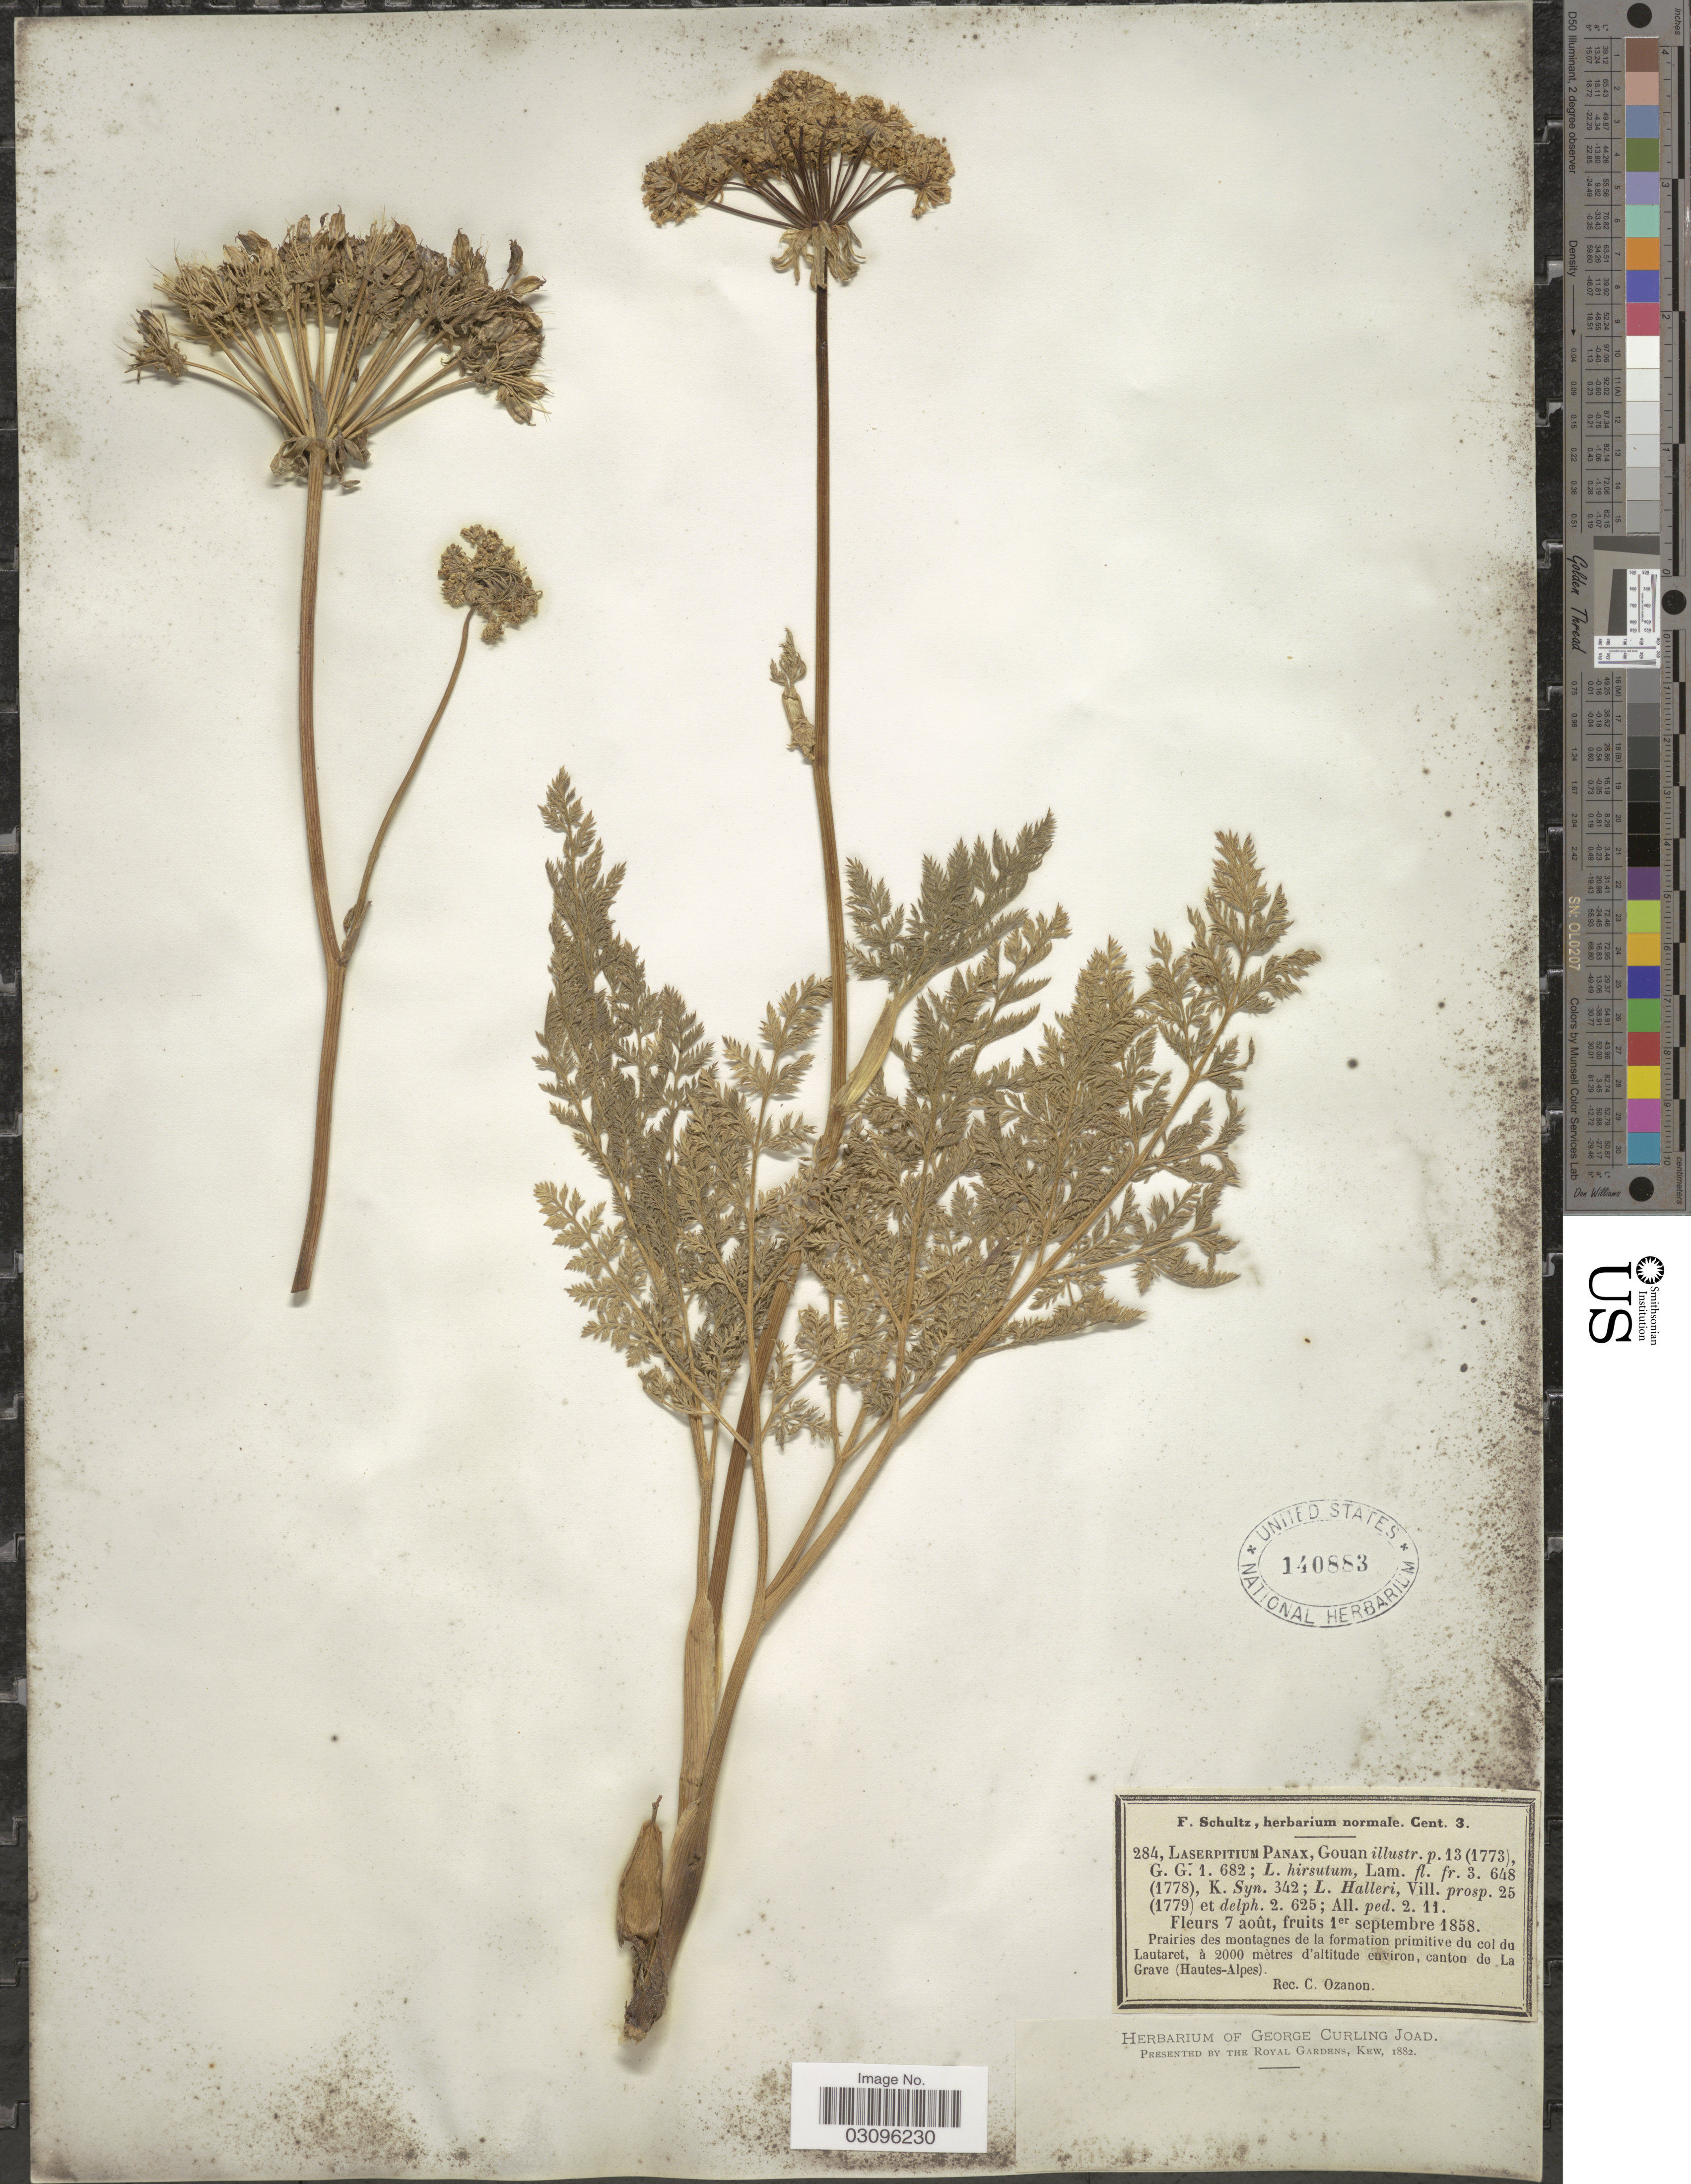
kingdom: Plantae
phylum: Tracheophyta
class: Magnoliopsida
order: Apiales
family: Apiaceae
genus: Laserpitium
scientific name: Laserpitium panax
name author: Gouan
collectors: F. Schultz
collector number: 284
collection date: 1858-08-07/1858-09-01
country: France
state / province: Provence-Alpes-Côte d'Azur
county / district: Hautes-Alpes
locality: Prairies des montagnes de la formation primitive du col du Lautaret, canton de La Grave (Hautes-Alpes).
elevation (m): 2000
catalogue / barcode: US 140883